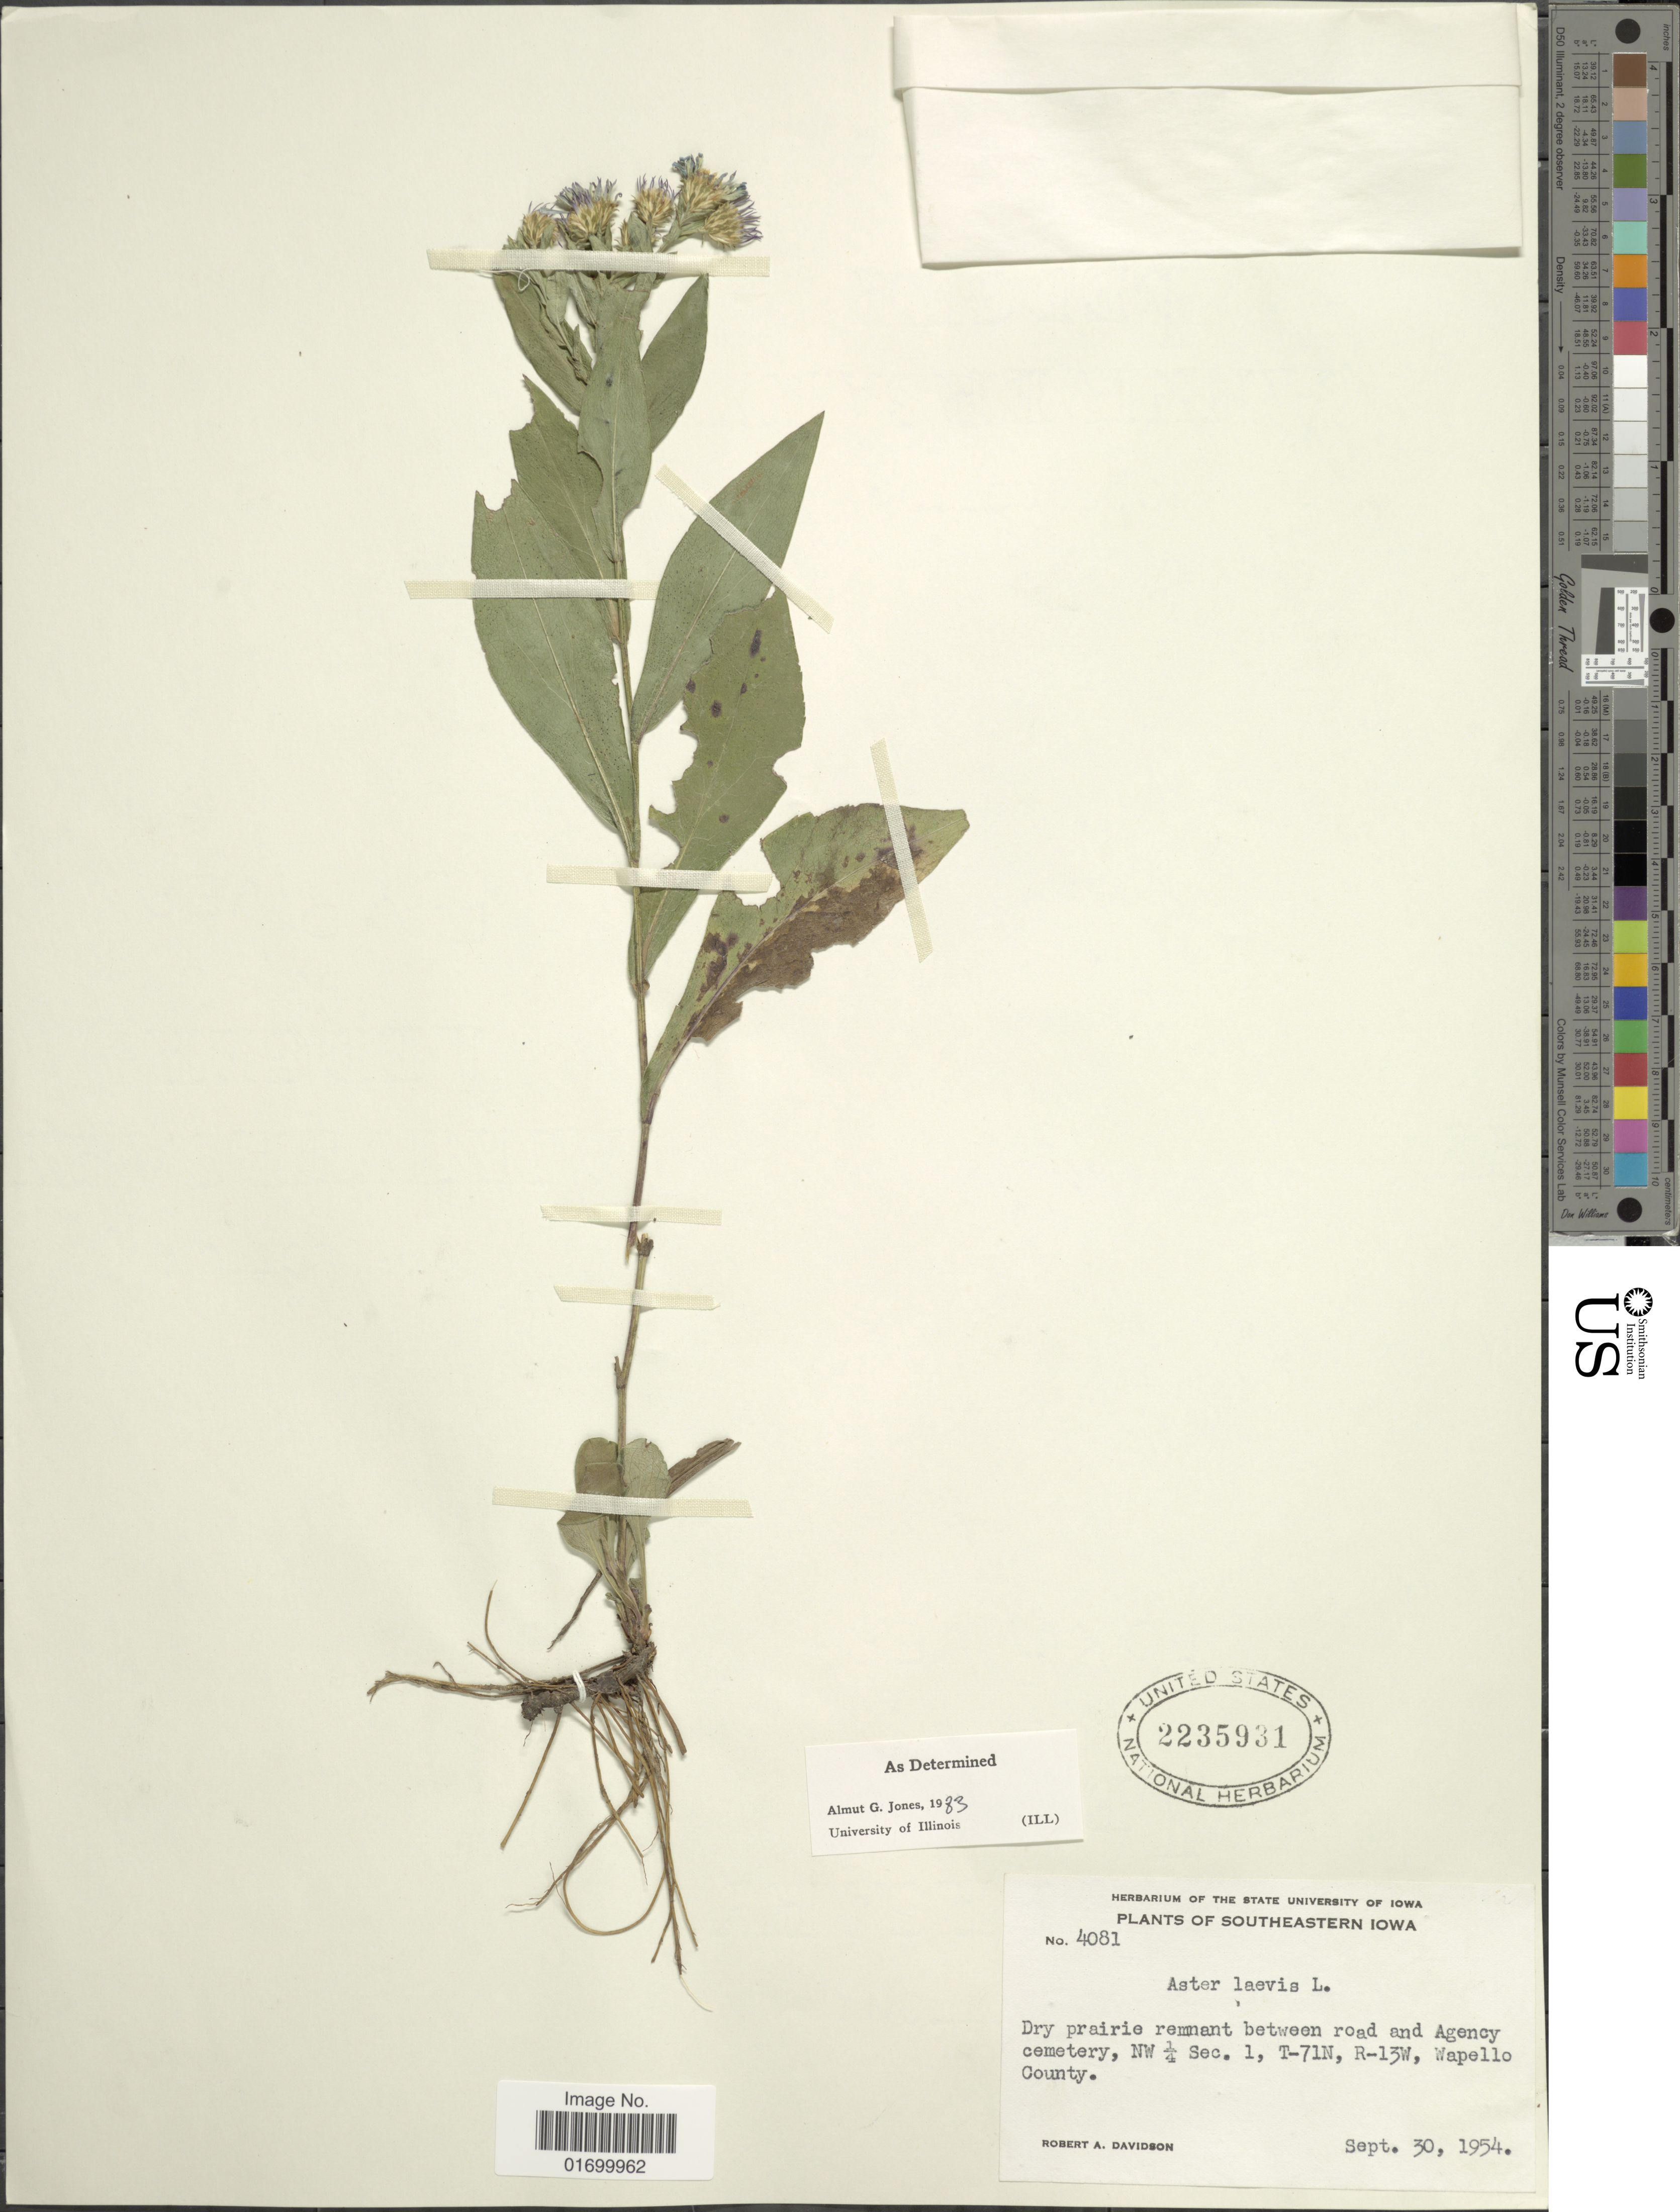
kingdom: Plantae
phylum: Tracheophyta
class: Magnoliopsida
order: Asterales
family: Asteraceae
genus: Symphyotrichum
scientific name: Symphyotrichum laeve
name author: (L.) Á. Löve & D. Löve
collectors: R. A. Davidson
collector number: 4081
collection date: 1954-09-30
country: United States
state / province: Iowa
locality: Southeastern Iowa, remnant between road and Agency cemetery, NW ¼ Sec. 1, T-71N, R-13W, Wapello County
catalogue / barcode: US 2235931